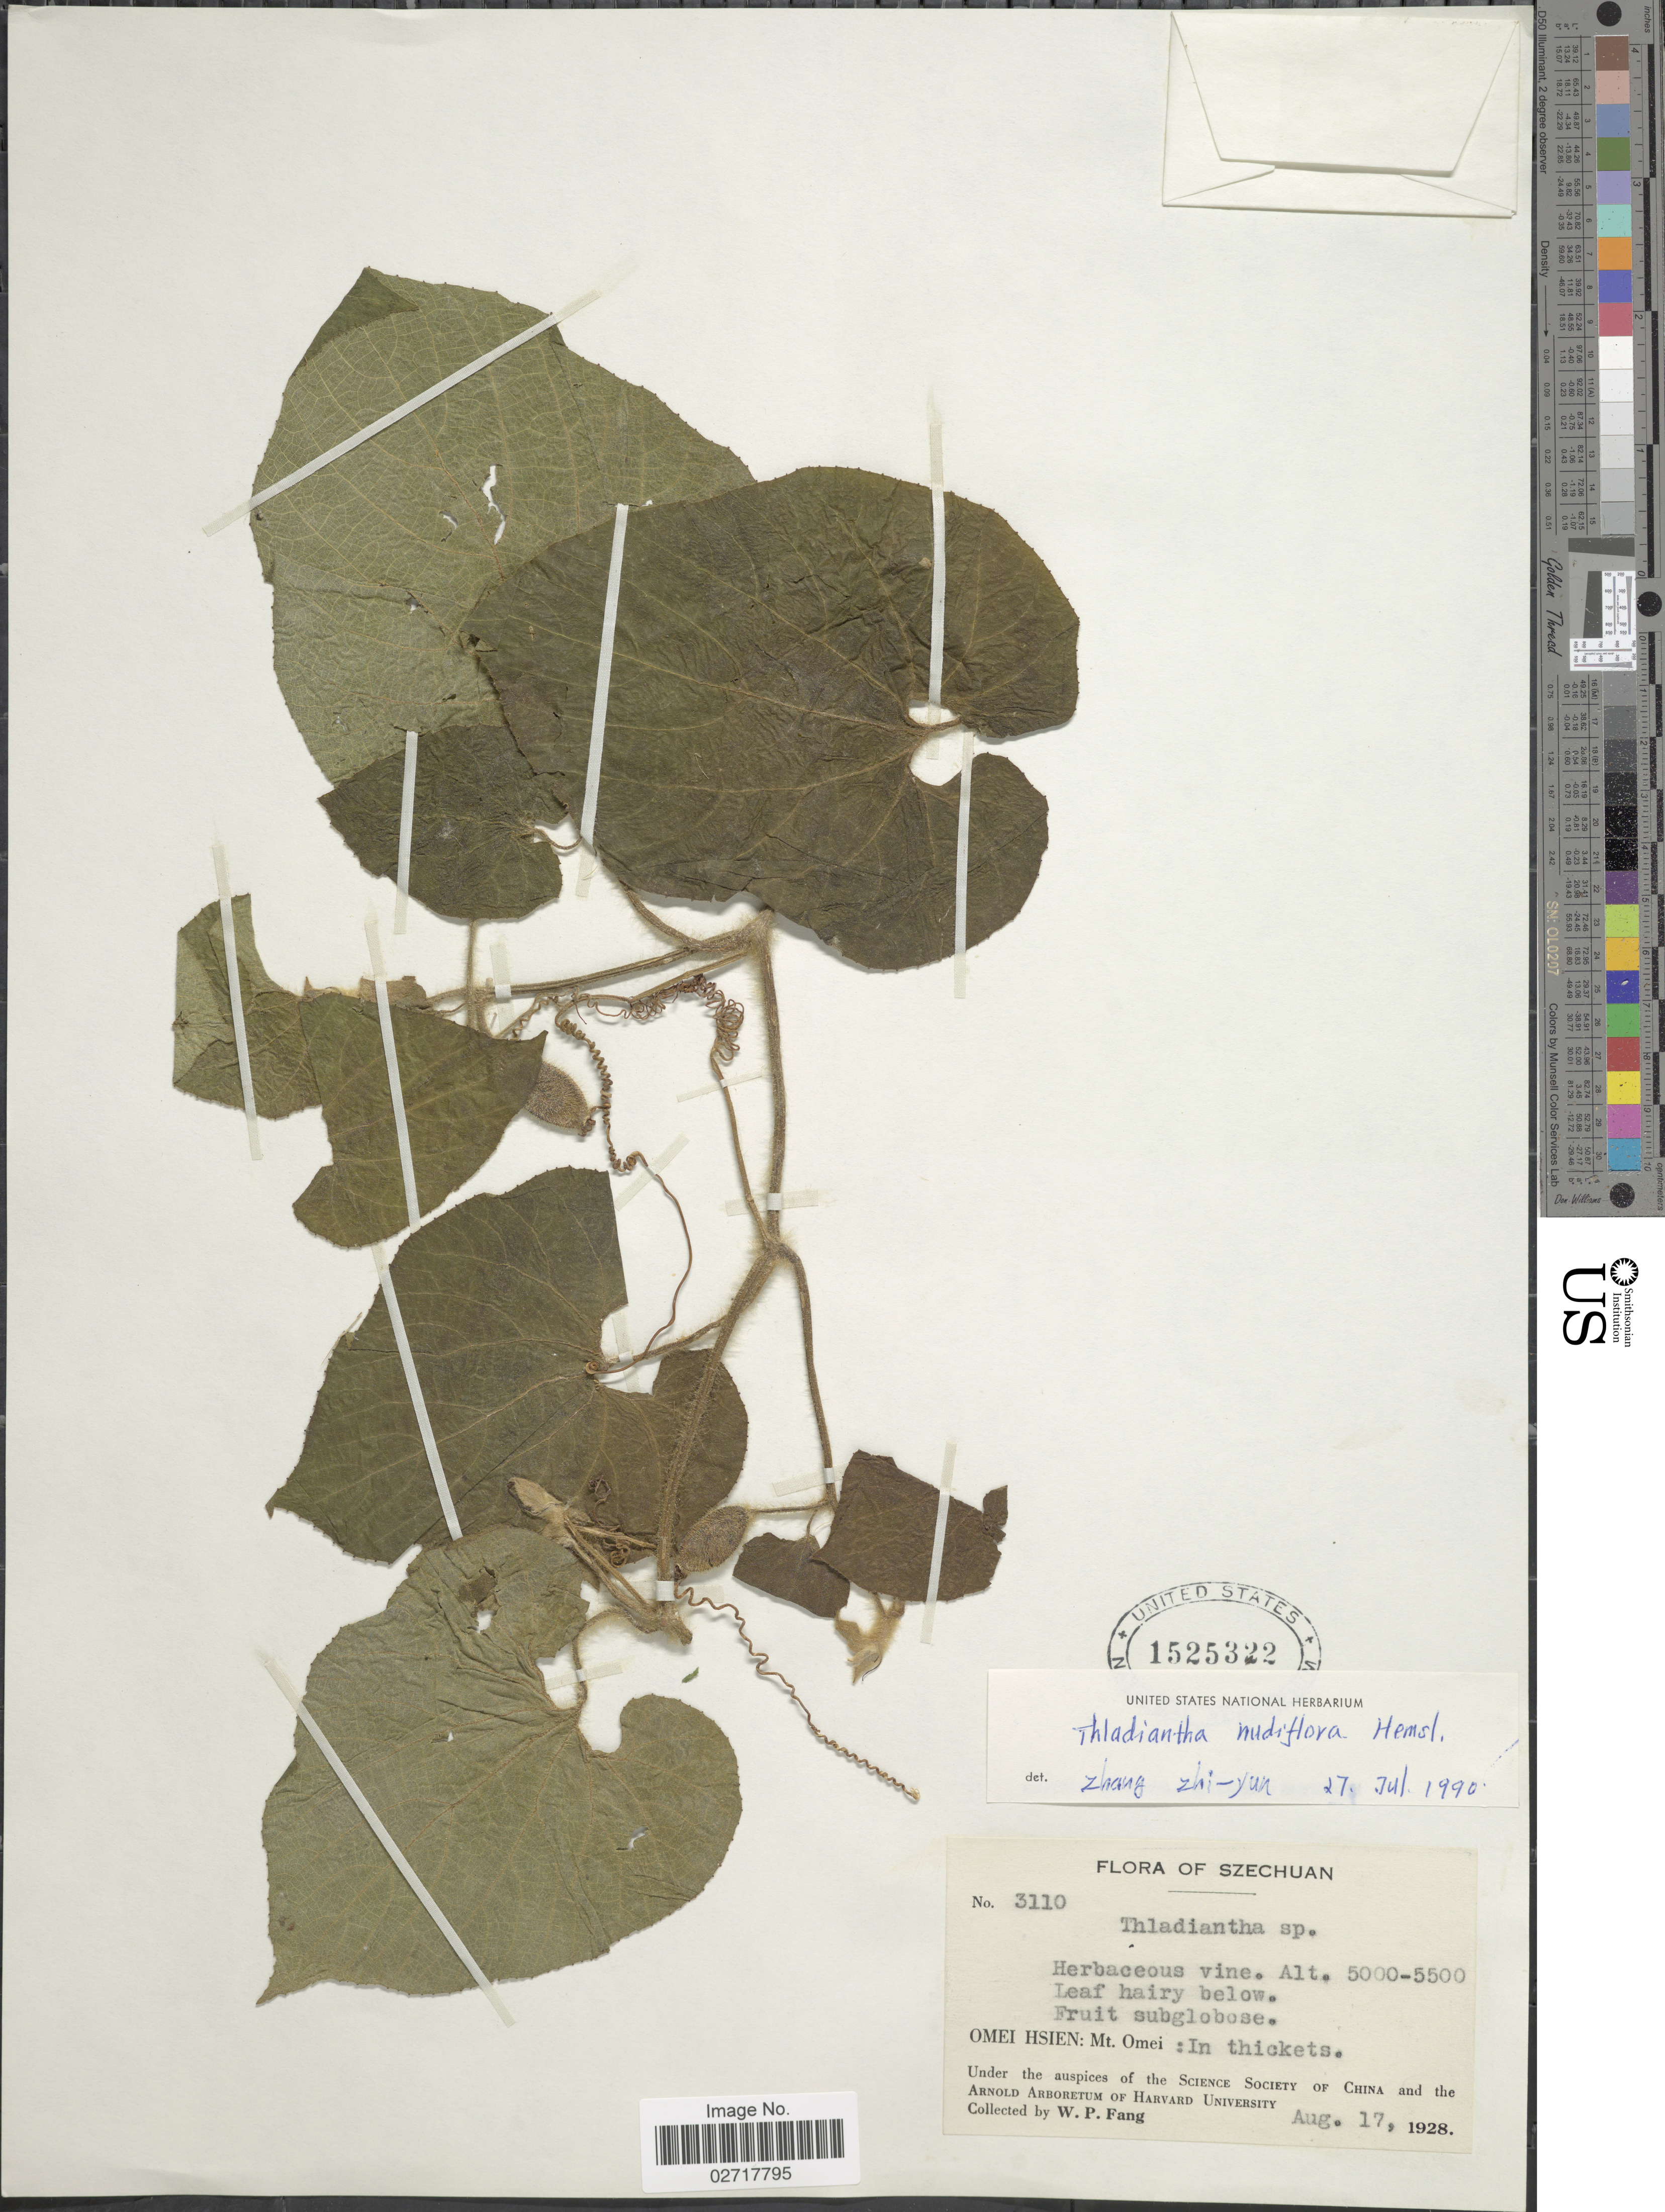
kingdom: Plantae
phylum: Tracheophyta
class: Magnoliopsida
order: Cucurbitales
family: Cucurbitaceae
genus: Thladiantha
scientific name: Thladiantha nudiflora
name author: Hemsl.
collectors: W. P. Fang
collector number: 3110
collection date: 1928-08-17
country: China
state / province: Sichuan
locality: Szechuan. Omei Hsien: Mt. Omei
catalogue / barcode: US 1525322